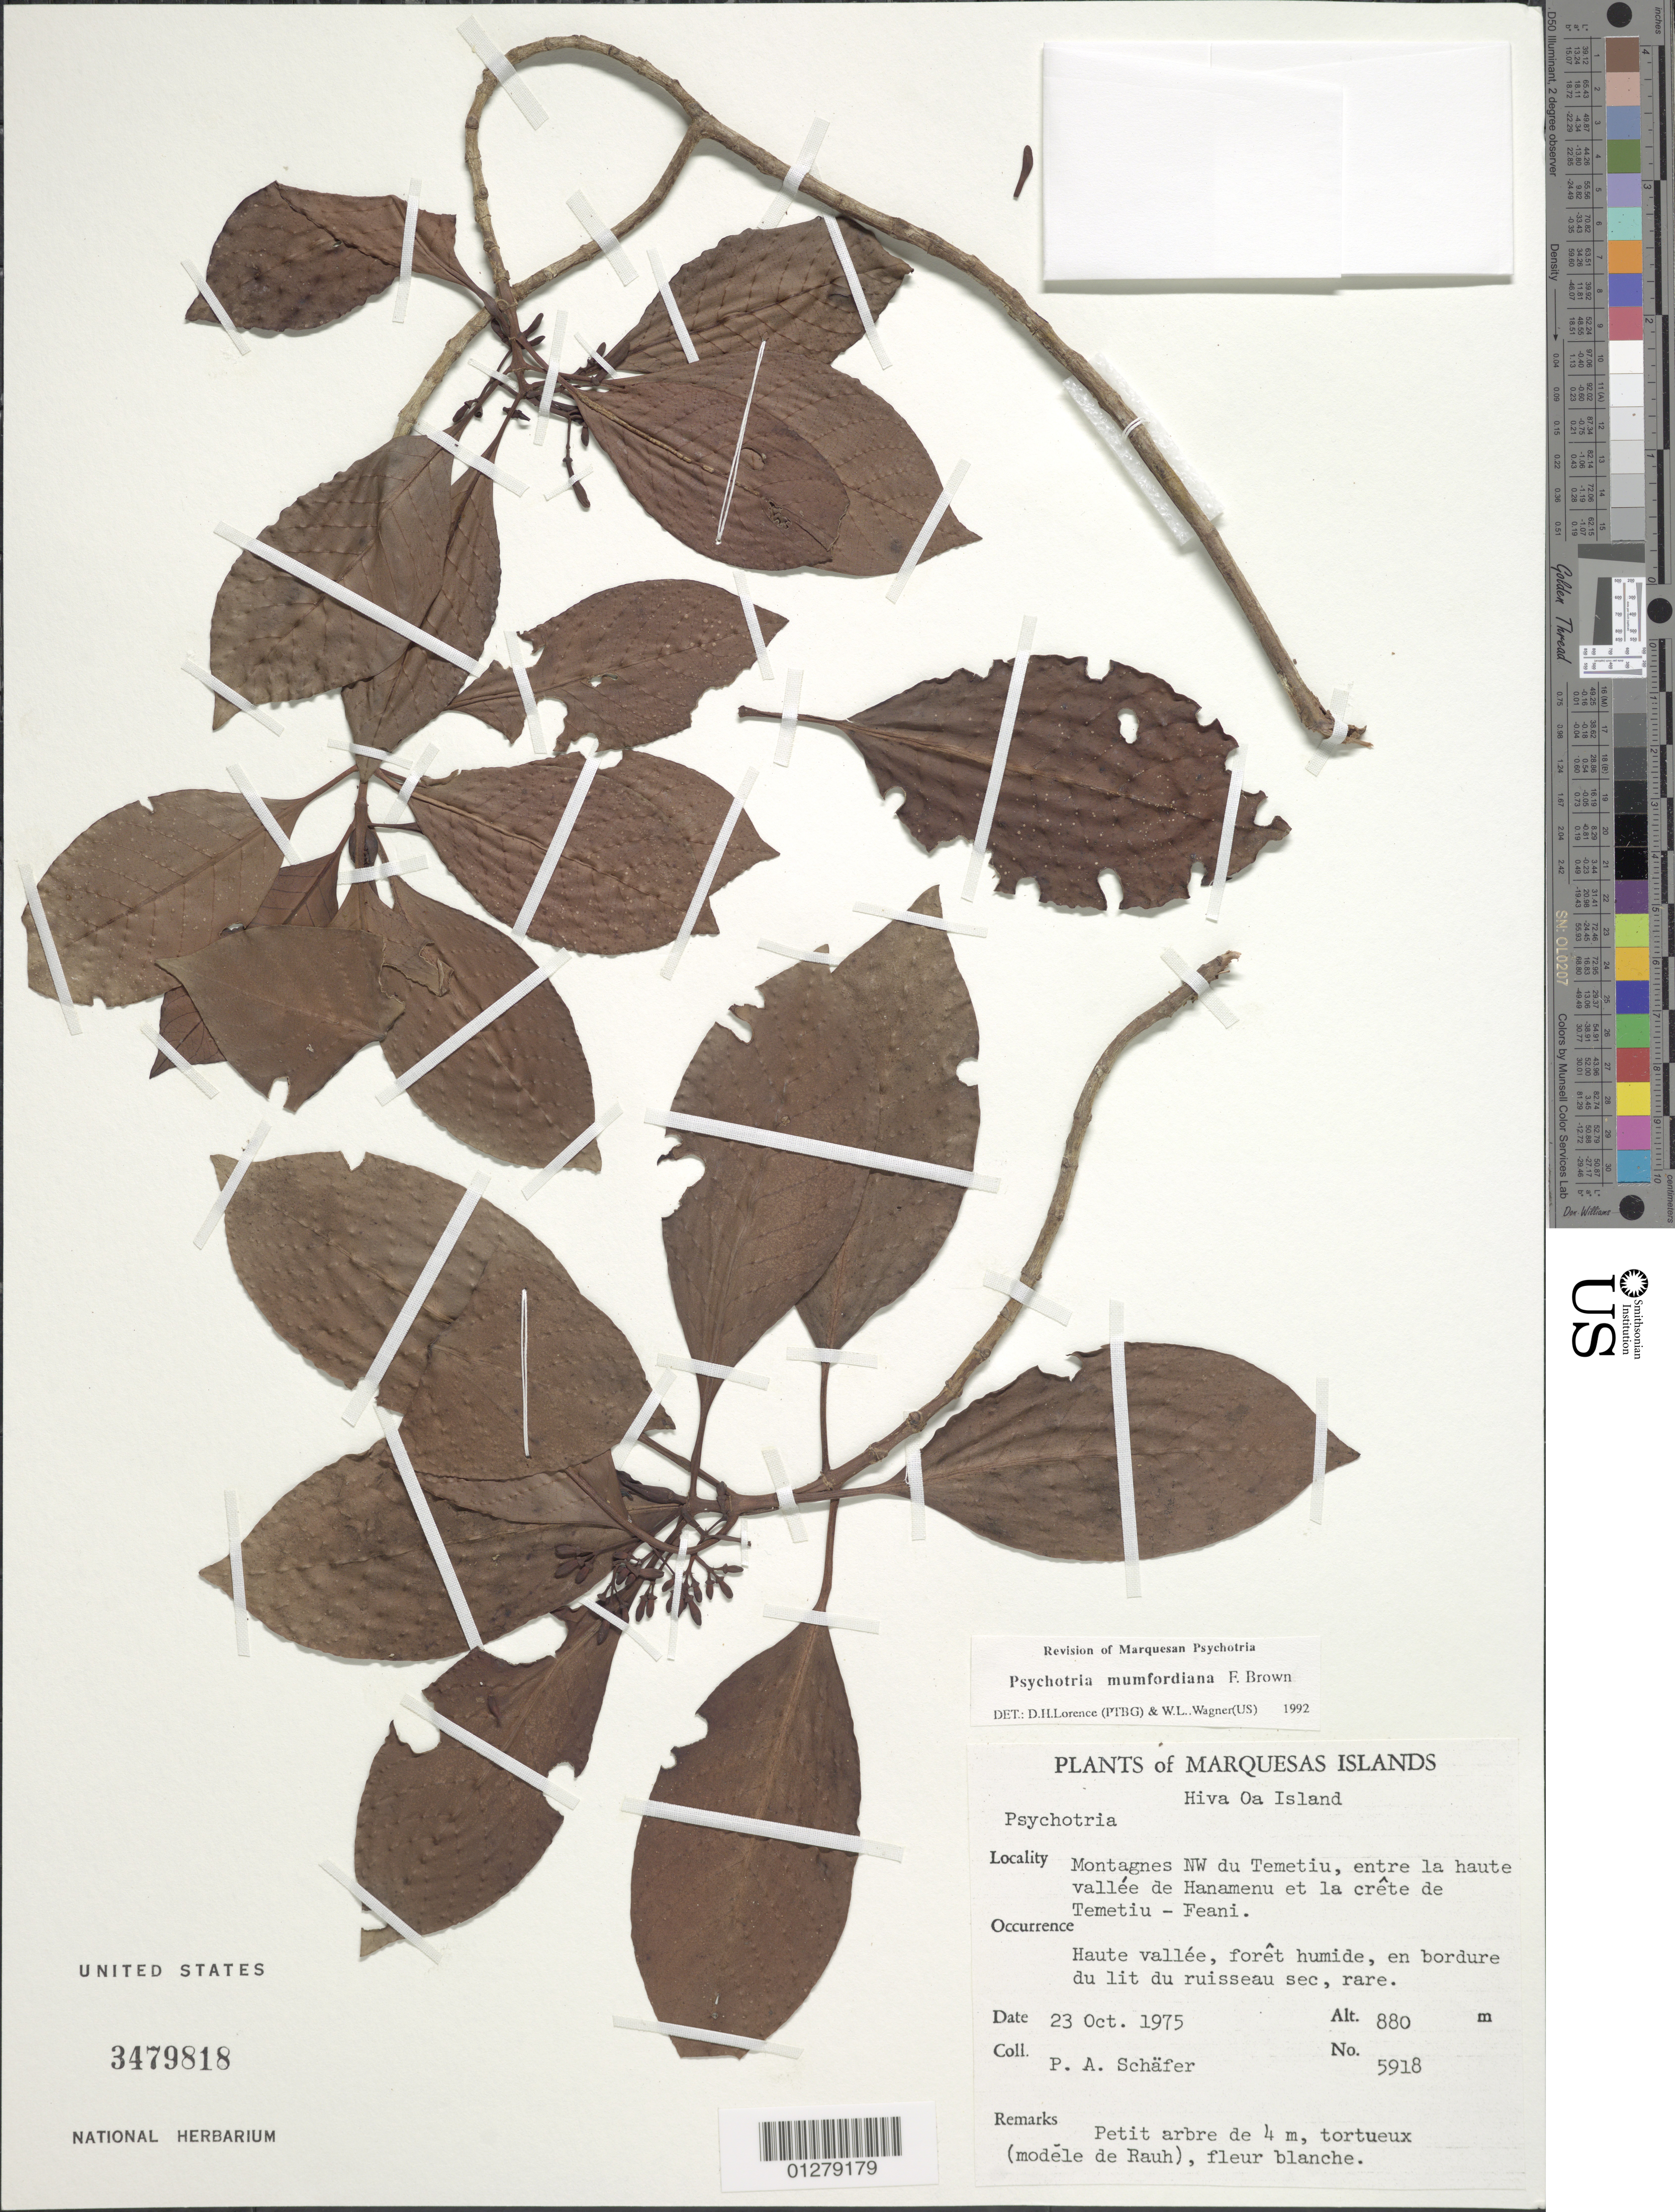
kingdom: Plantae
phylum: Tracheophyta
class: Magnoliopsida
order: Gentianales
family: Rubiaceae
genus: Psychotria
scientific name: Psychotria mumfordiana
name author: F. Br.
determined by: Lorence, David H.; Wagner, W. H.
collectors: P. A. Schäfer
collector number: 5918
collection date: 1975-10-23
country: French Polynesia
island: Hiva Oa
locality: Montagnes NW du Temetiu, entre la haute vallée de Hanamenu et la crête de Temetiu-Feani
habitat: Haute vallee, foret humide, en bordure du lit du ruisseau sec, rare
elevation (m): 880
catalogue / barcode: US 3479818